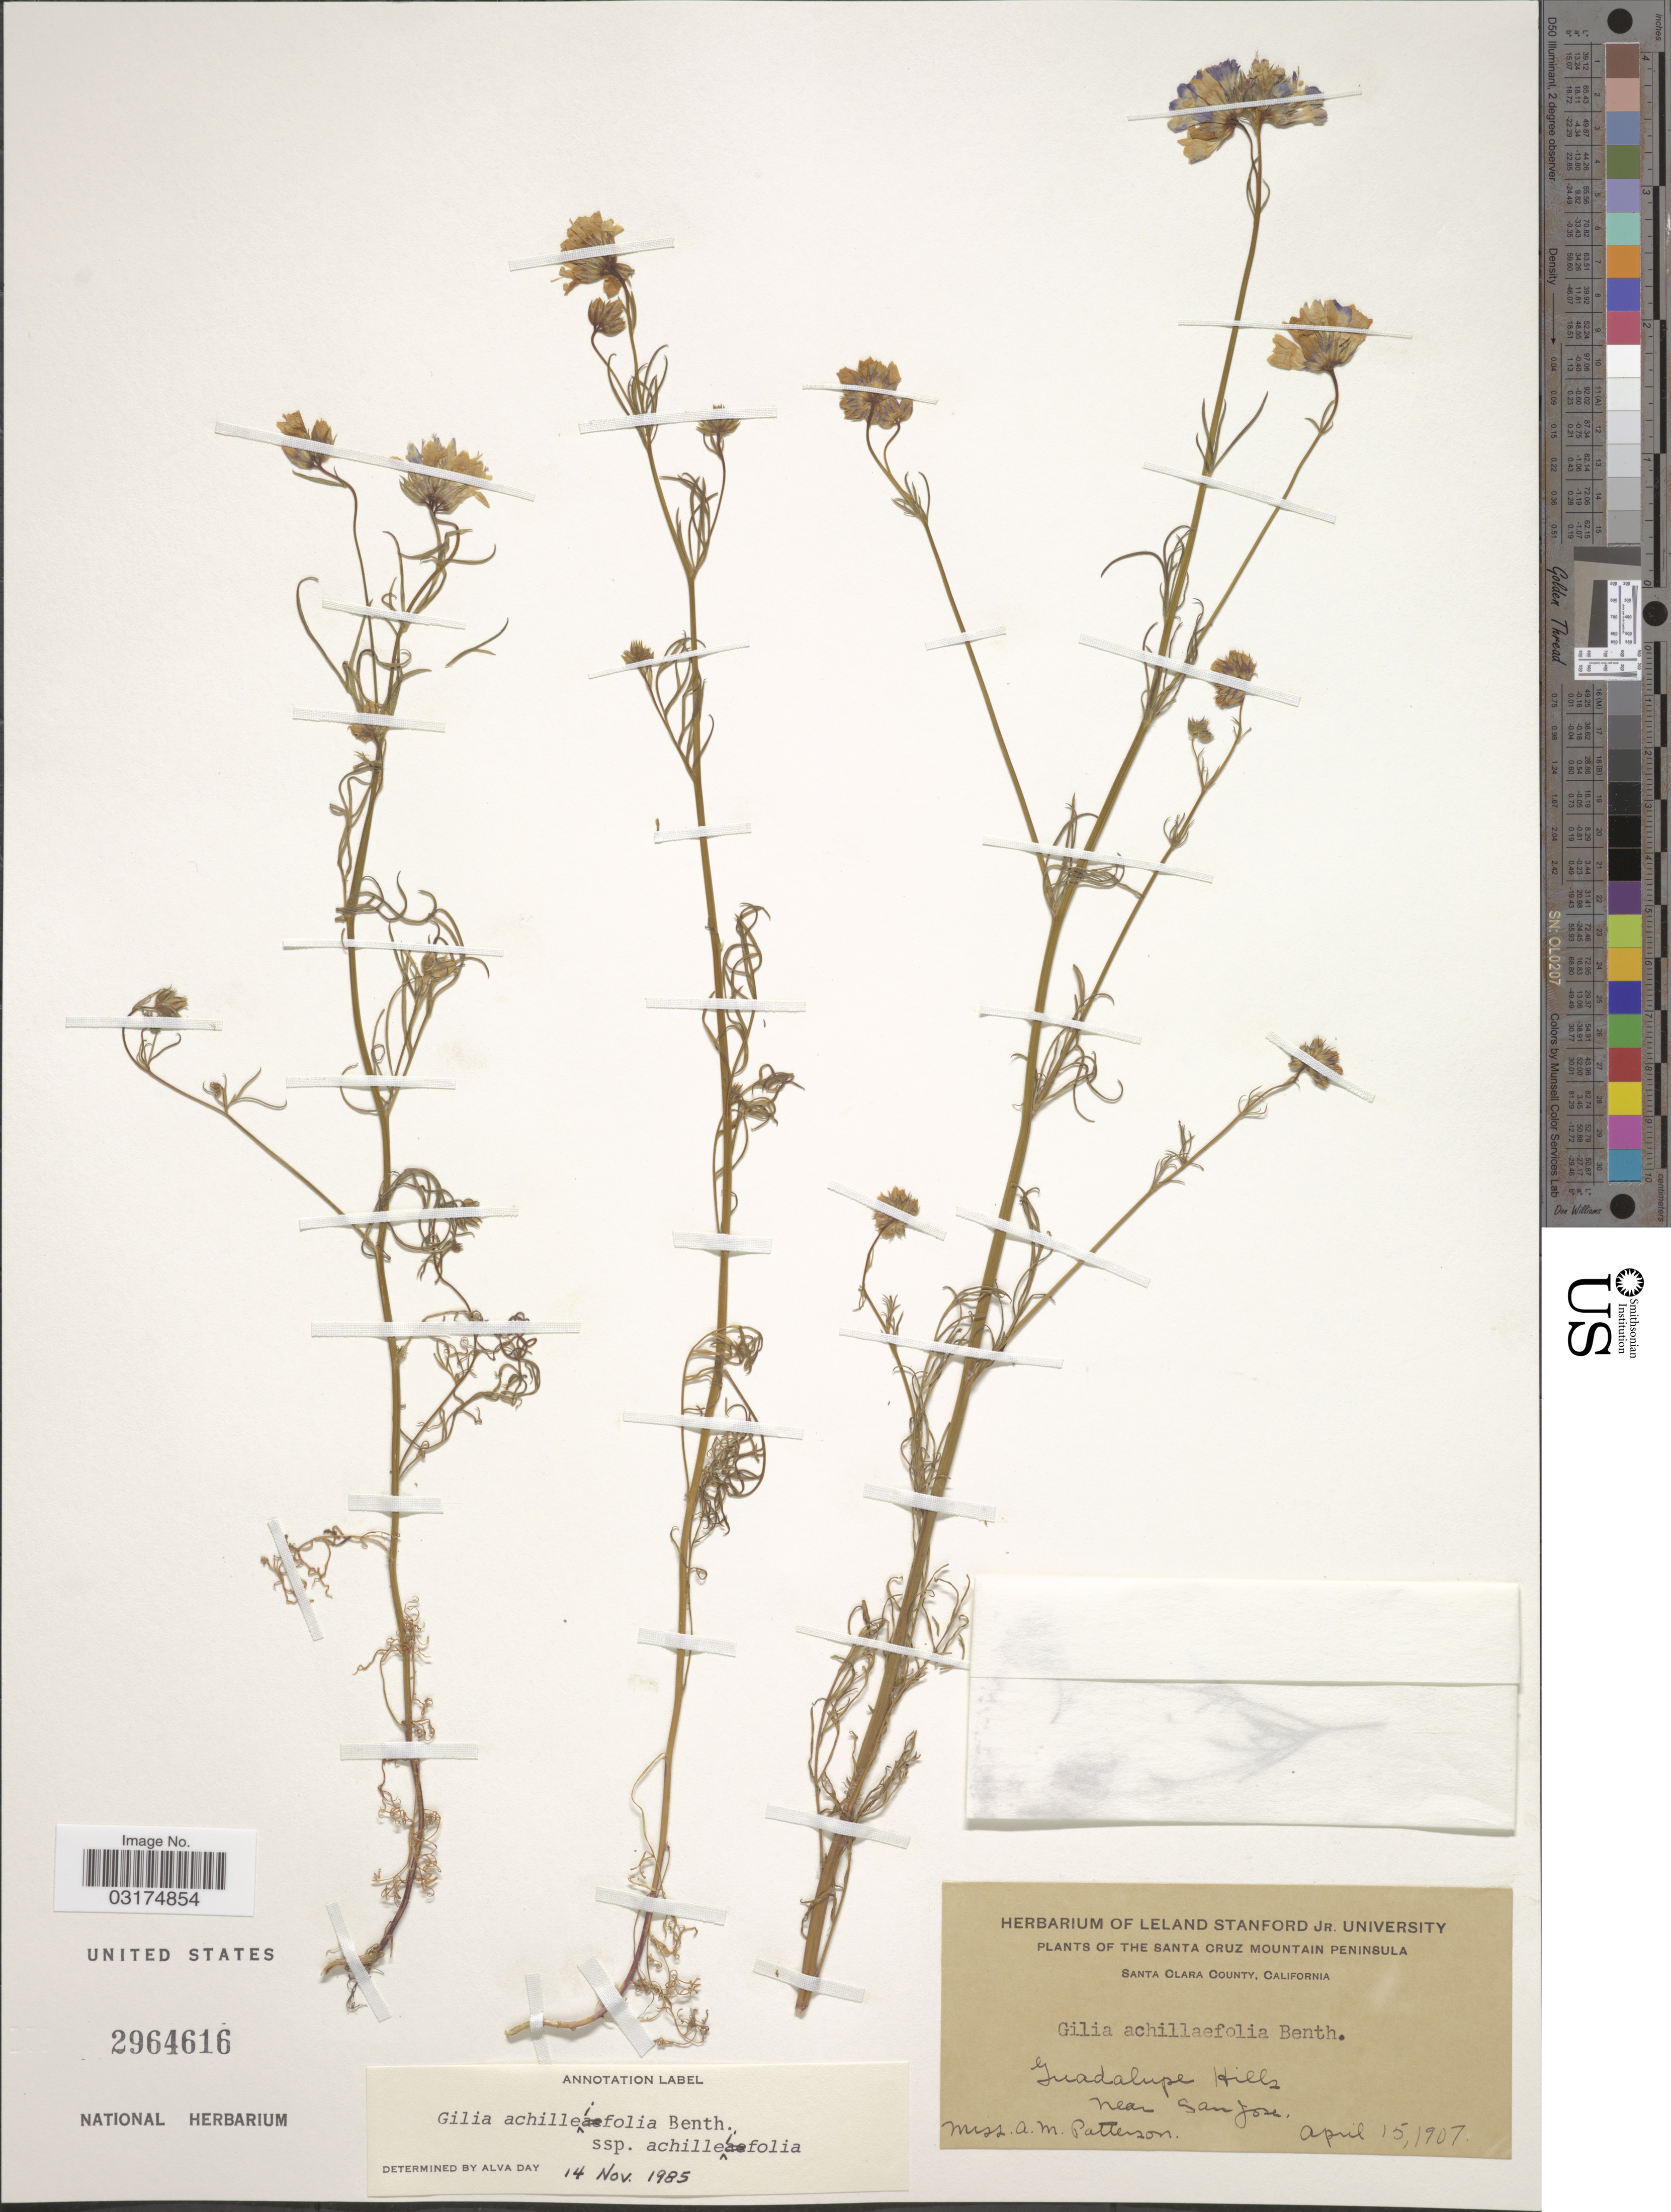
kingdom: Plantae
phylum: Tracheophyta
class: Magnoliopsida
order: Ericales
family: Polemoniaceae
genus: Gilia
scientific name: Gilia achilleifolia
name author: Benth.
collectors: A. Patterson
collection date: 1907-04-15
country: United States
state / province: California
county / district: Santa Clara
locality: Santa Cruz Mountain Peninsula. Santa Clara County. Guadalupe Hills. Near San Jose.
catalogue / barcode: US 2964616